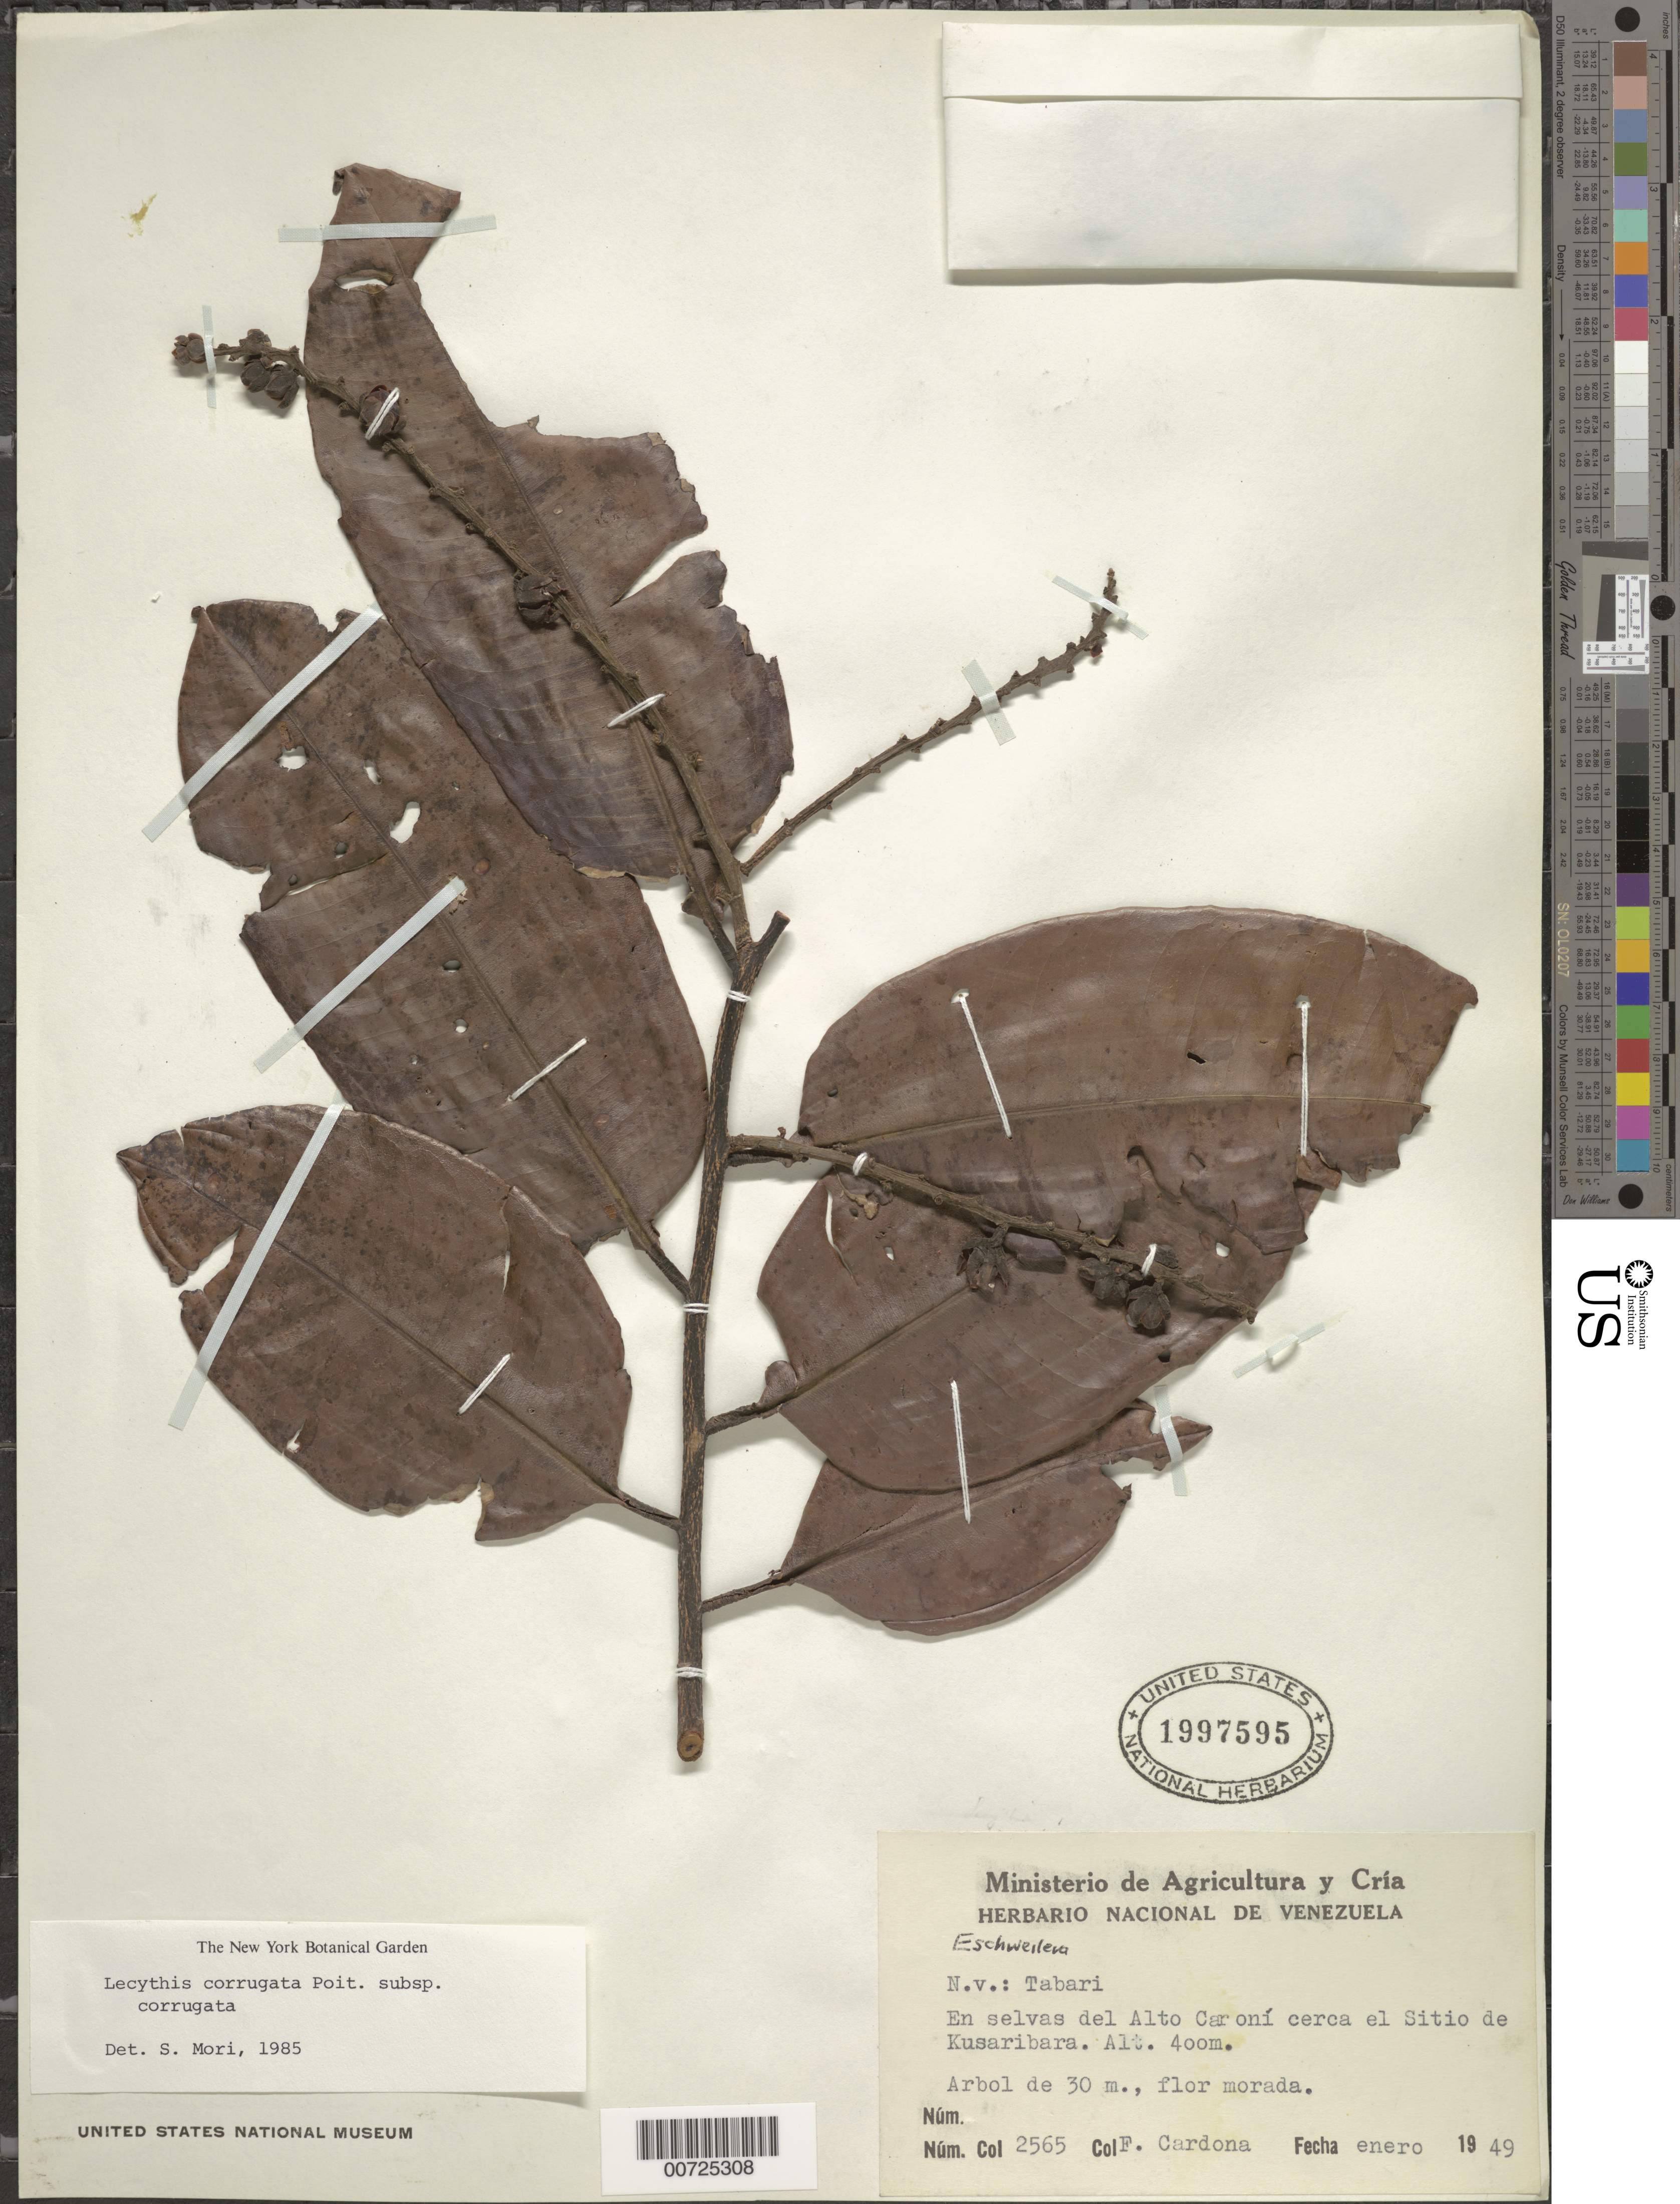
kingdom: Plantae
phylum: Tracheophyta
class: Magnoliopsida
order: Ericales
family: Lecythidaceae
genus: Lecythis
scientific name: Lecythis corrugata subsp. corrugata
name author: Poit.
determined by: Mori, Scott A.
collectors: F. Cardona Puig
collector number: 2565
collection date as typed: Jan-49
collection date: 1949-01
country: Venezuela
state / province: Bolívar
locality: Alto Río Caroní, near Sitio de Kusaribara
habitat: Forest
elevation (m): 400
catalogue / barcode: US 1997595